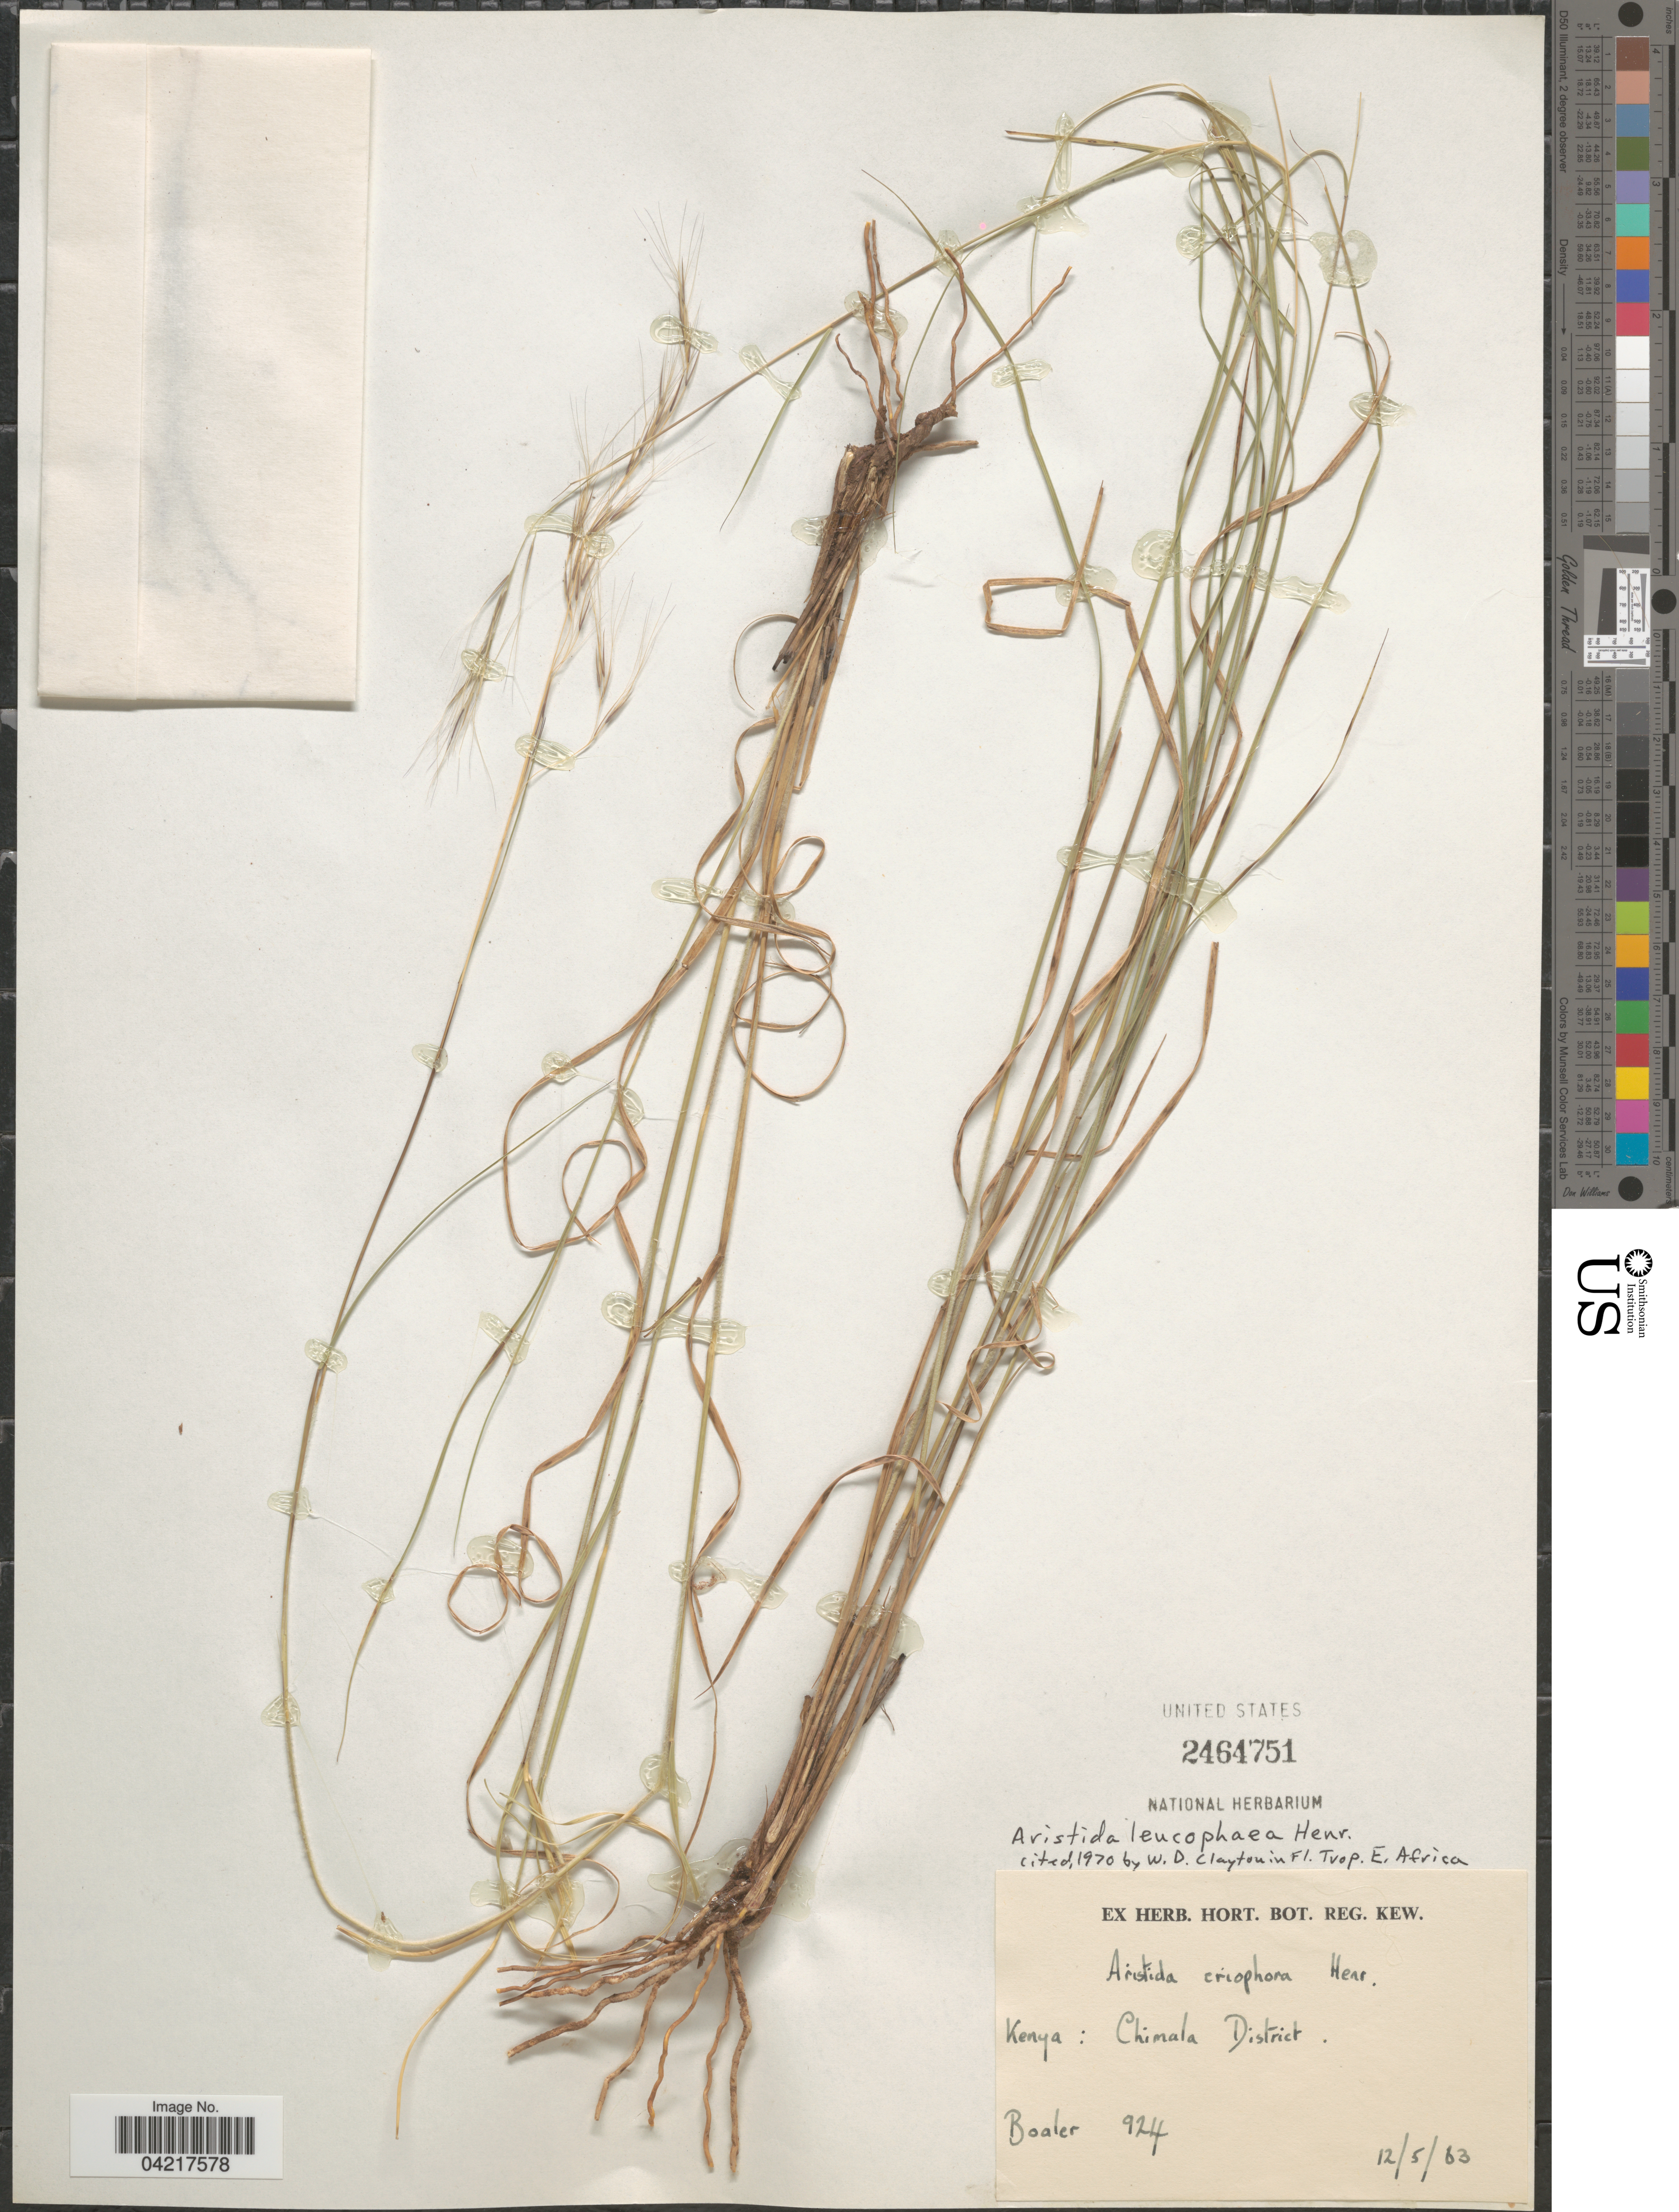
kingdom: Plantae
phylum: Tracheophyta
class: Liliopsida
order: Poales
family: Poaceae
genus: Aristida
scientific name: Aristida leucophaea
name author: Henr.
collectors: -. Boaler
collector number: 924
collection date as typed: Transcribed d/m/y: 12/5/63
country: Kenya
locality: Chimala District.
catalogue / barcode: US 2464751